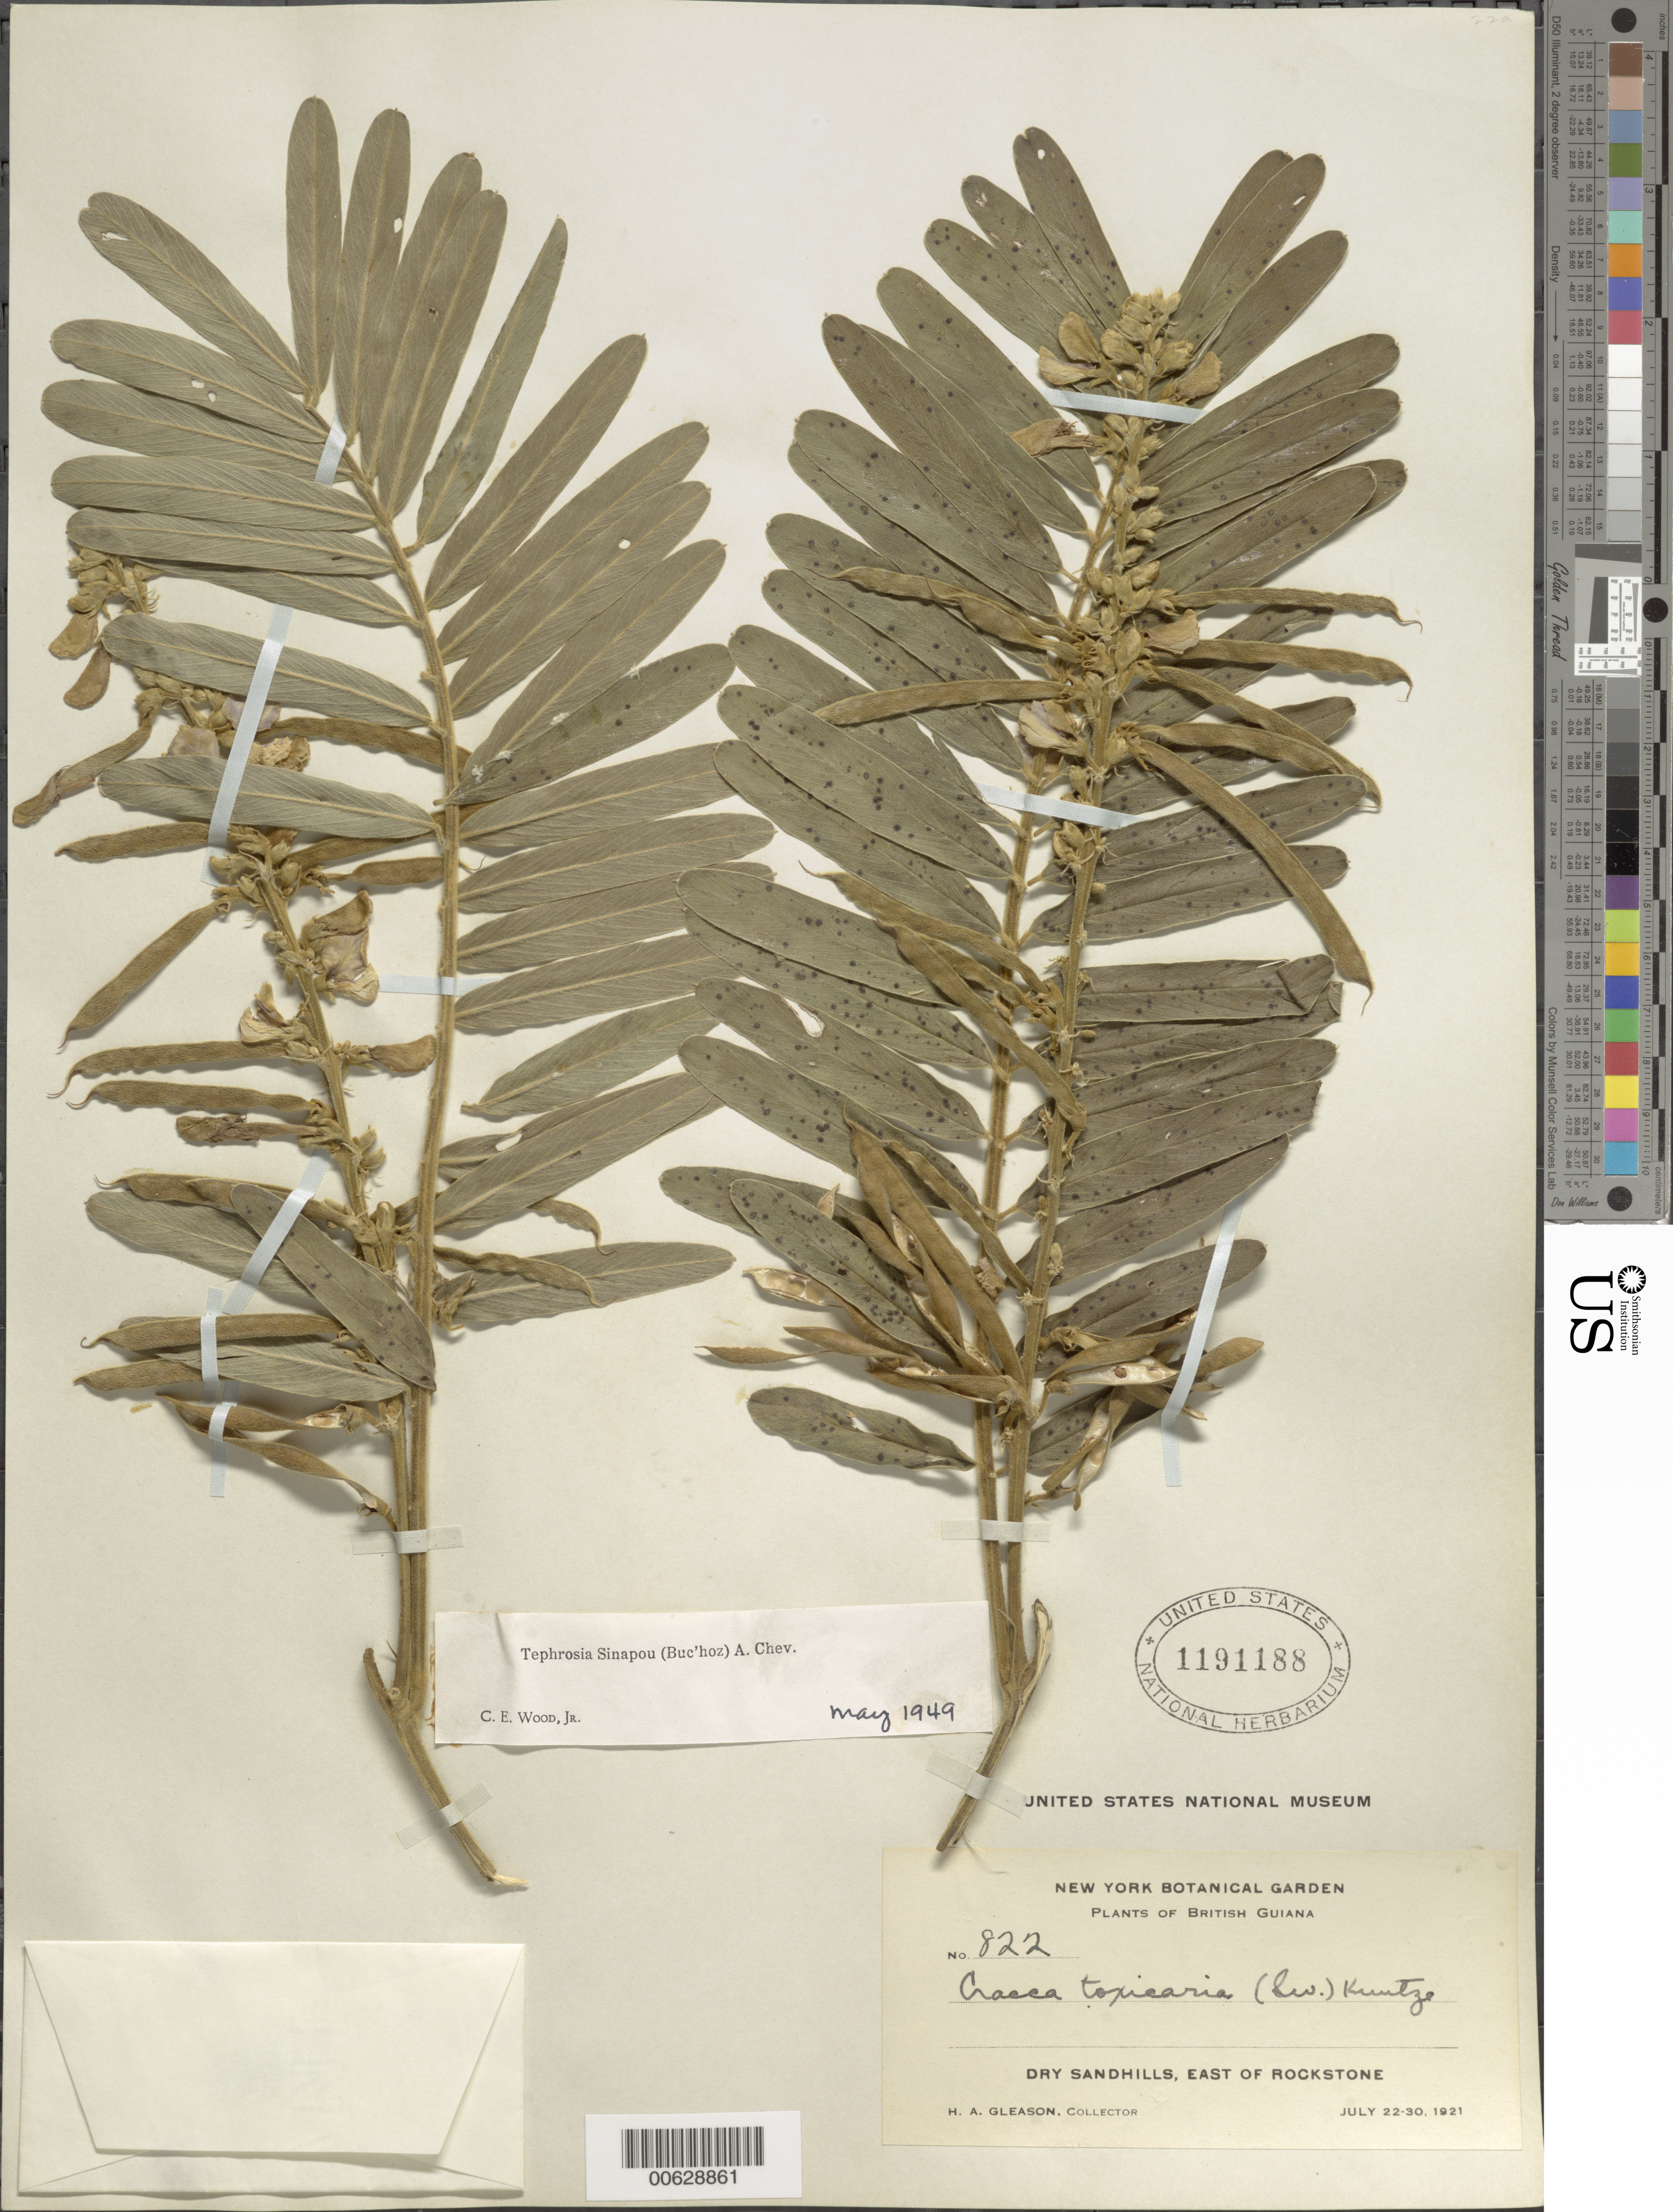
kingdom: Plantae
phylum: Tracheophyta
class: Magnoliopsida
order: Fabales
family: Fabaceae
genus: Tephrosia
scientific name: Tephrosia sinapou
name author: (Buc'hoz) A. Chev.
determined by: Wood, C. E., Jr.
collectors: H. A. Gleason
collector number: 822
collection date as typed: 22-Jul-21 to 30-Jul-21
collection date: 1921-07-22/1921-07-30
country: Guyana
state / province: U. Demerara-Berbice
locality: Rockstone, E of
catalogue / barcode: US 1191188